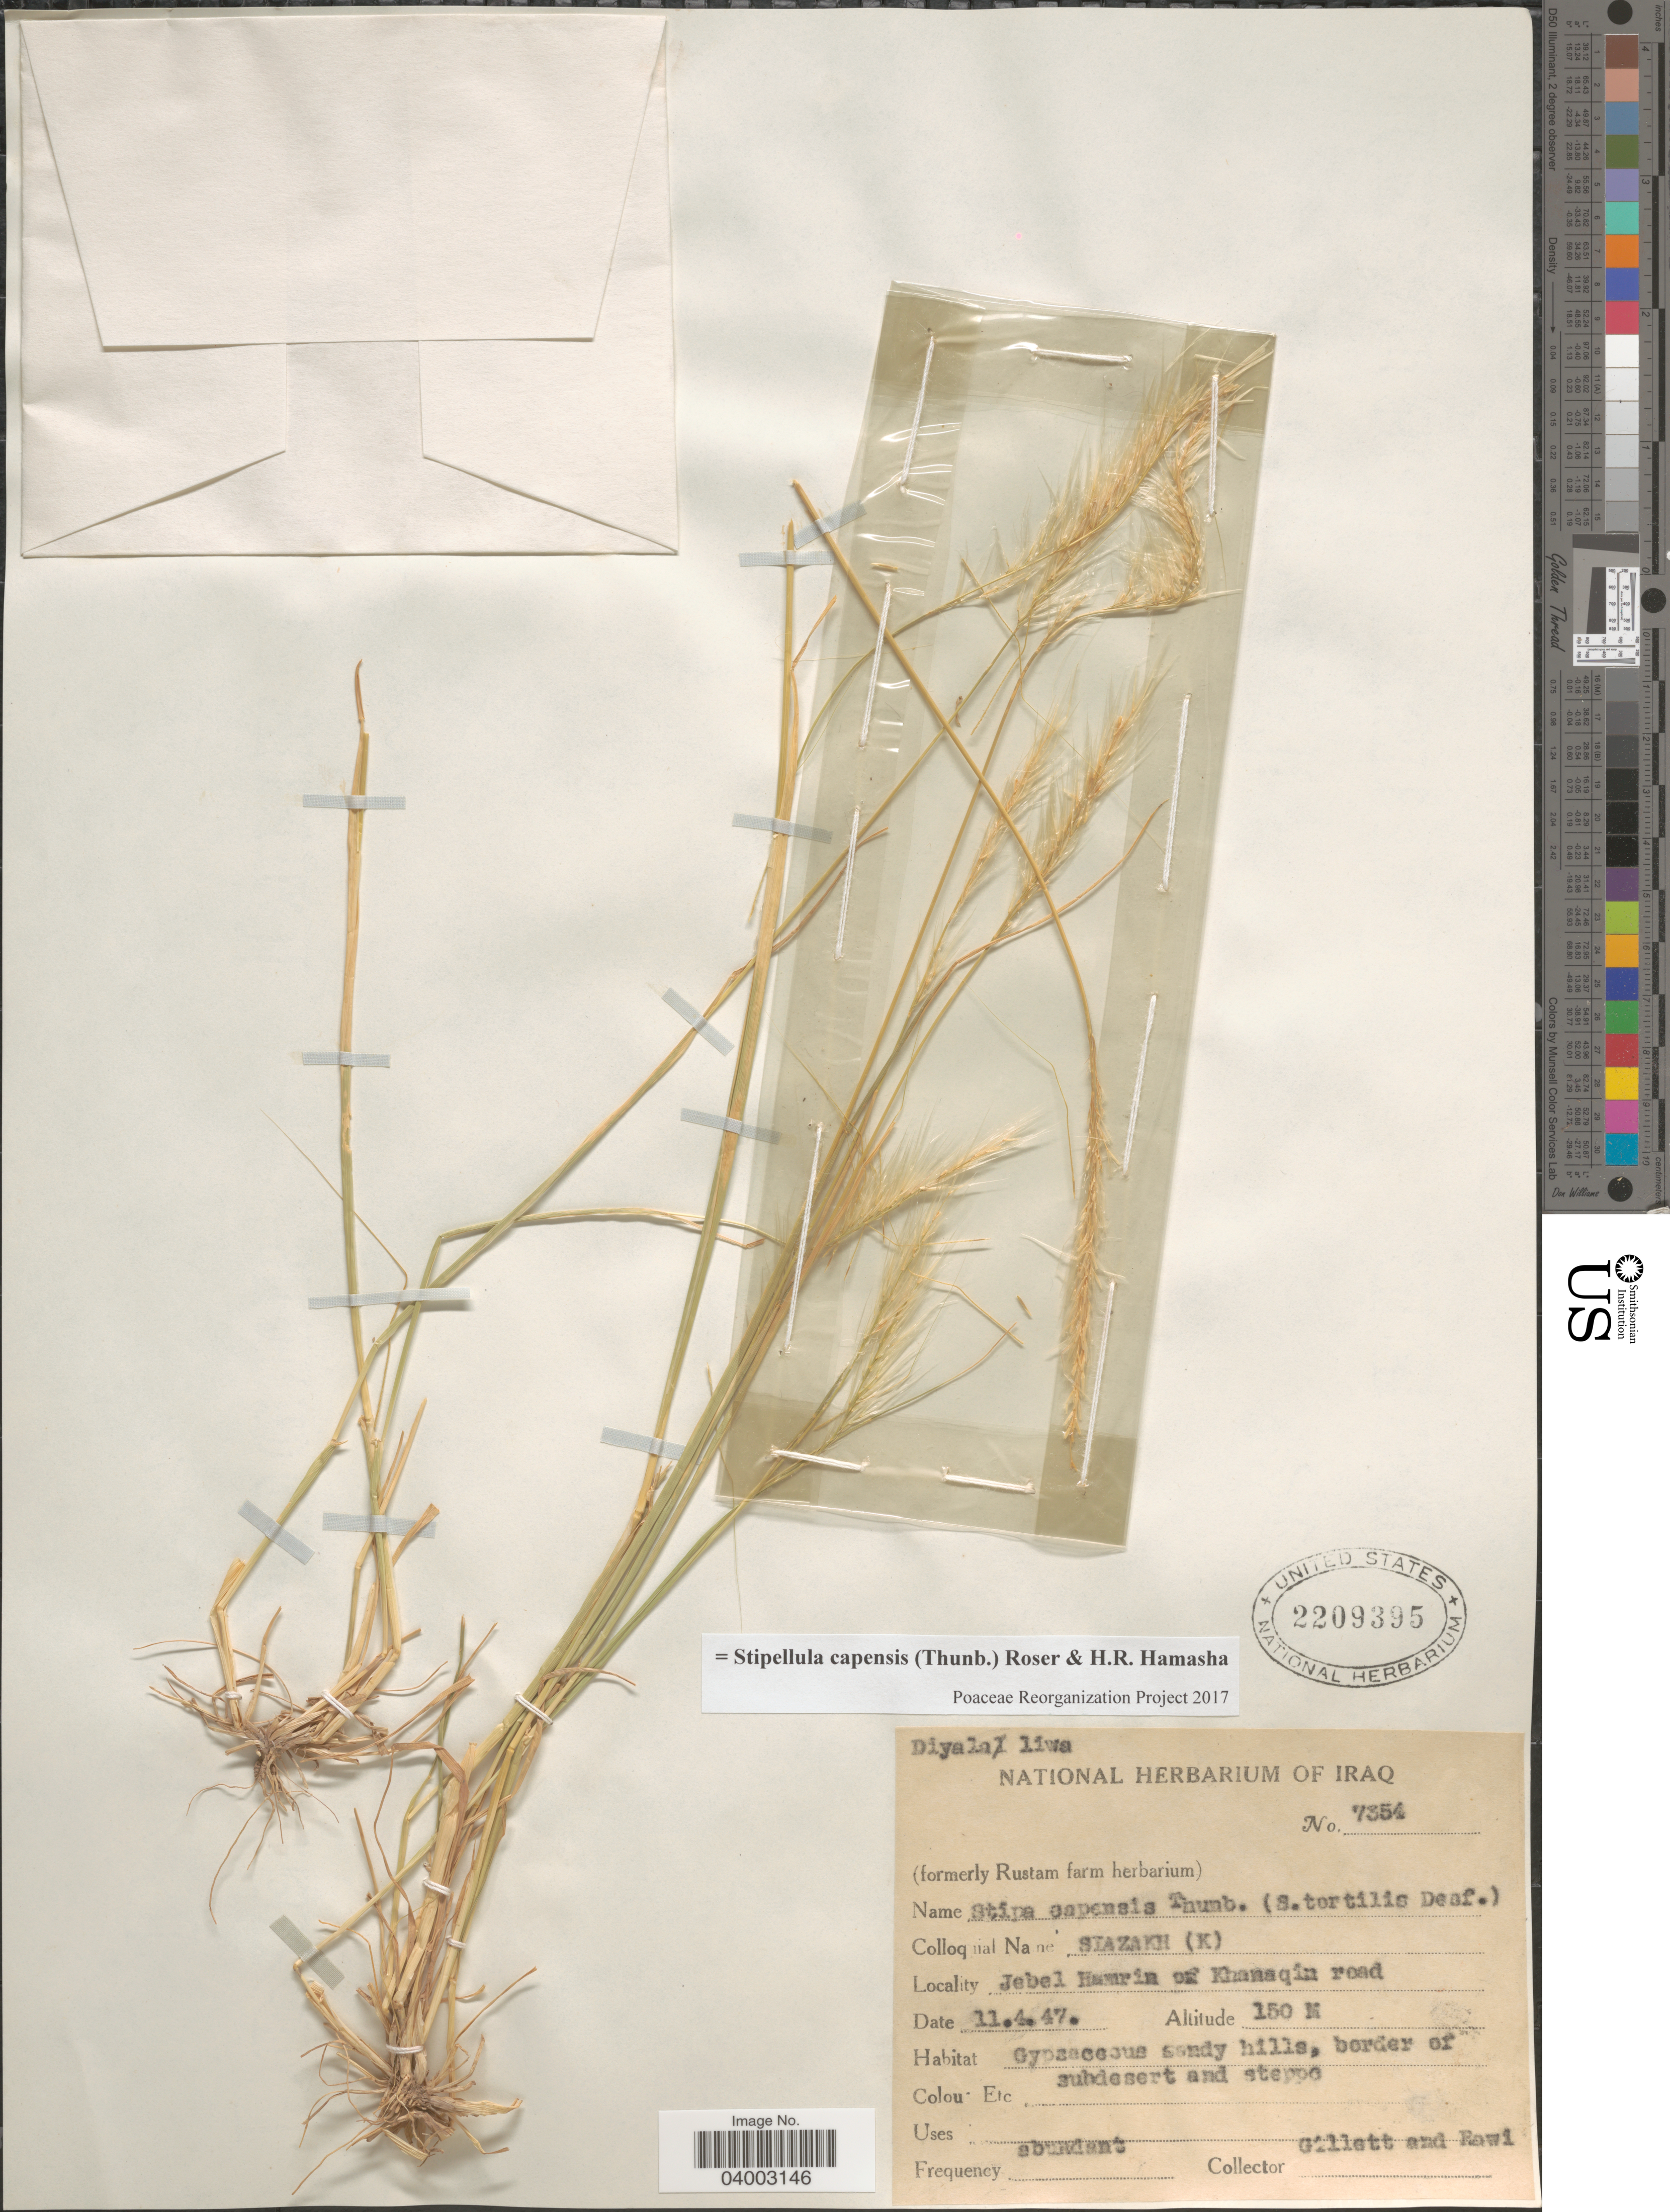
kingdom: Plantae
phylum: Tracheophyta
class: Liliopsida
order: Poales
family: Poaceae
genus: Stipellula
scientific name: Stipellula capensis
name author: (Thunb.) Röser & H. R. Hamasha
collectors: Gillett, -- & -. Rawi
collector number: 7354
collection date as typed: Transcribed d/m/y: 11/4/47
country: Iraq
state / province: Diyala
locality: Diyala liwa. Jebel Hamrin of Khanaqin road.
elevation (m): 150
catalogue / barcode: US 2209395